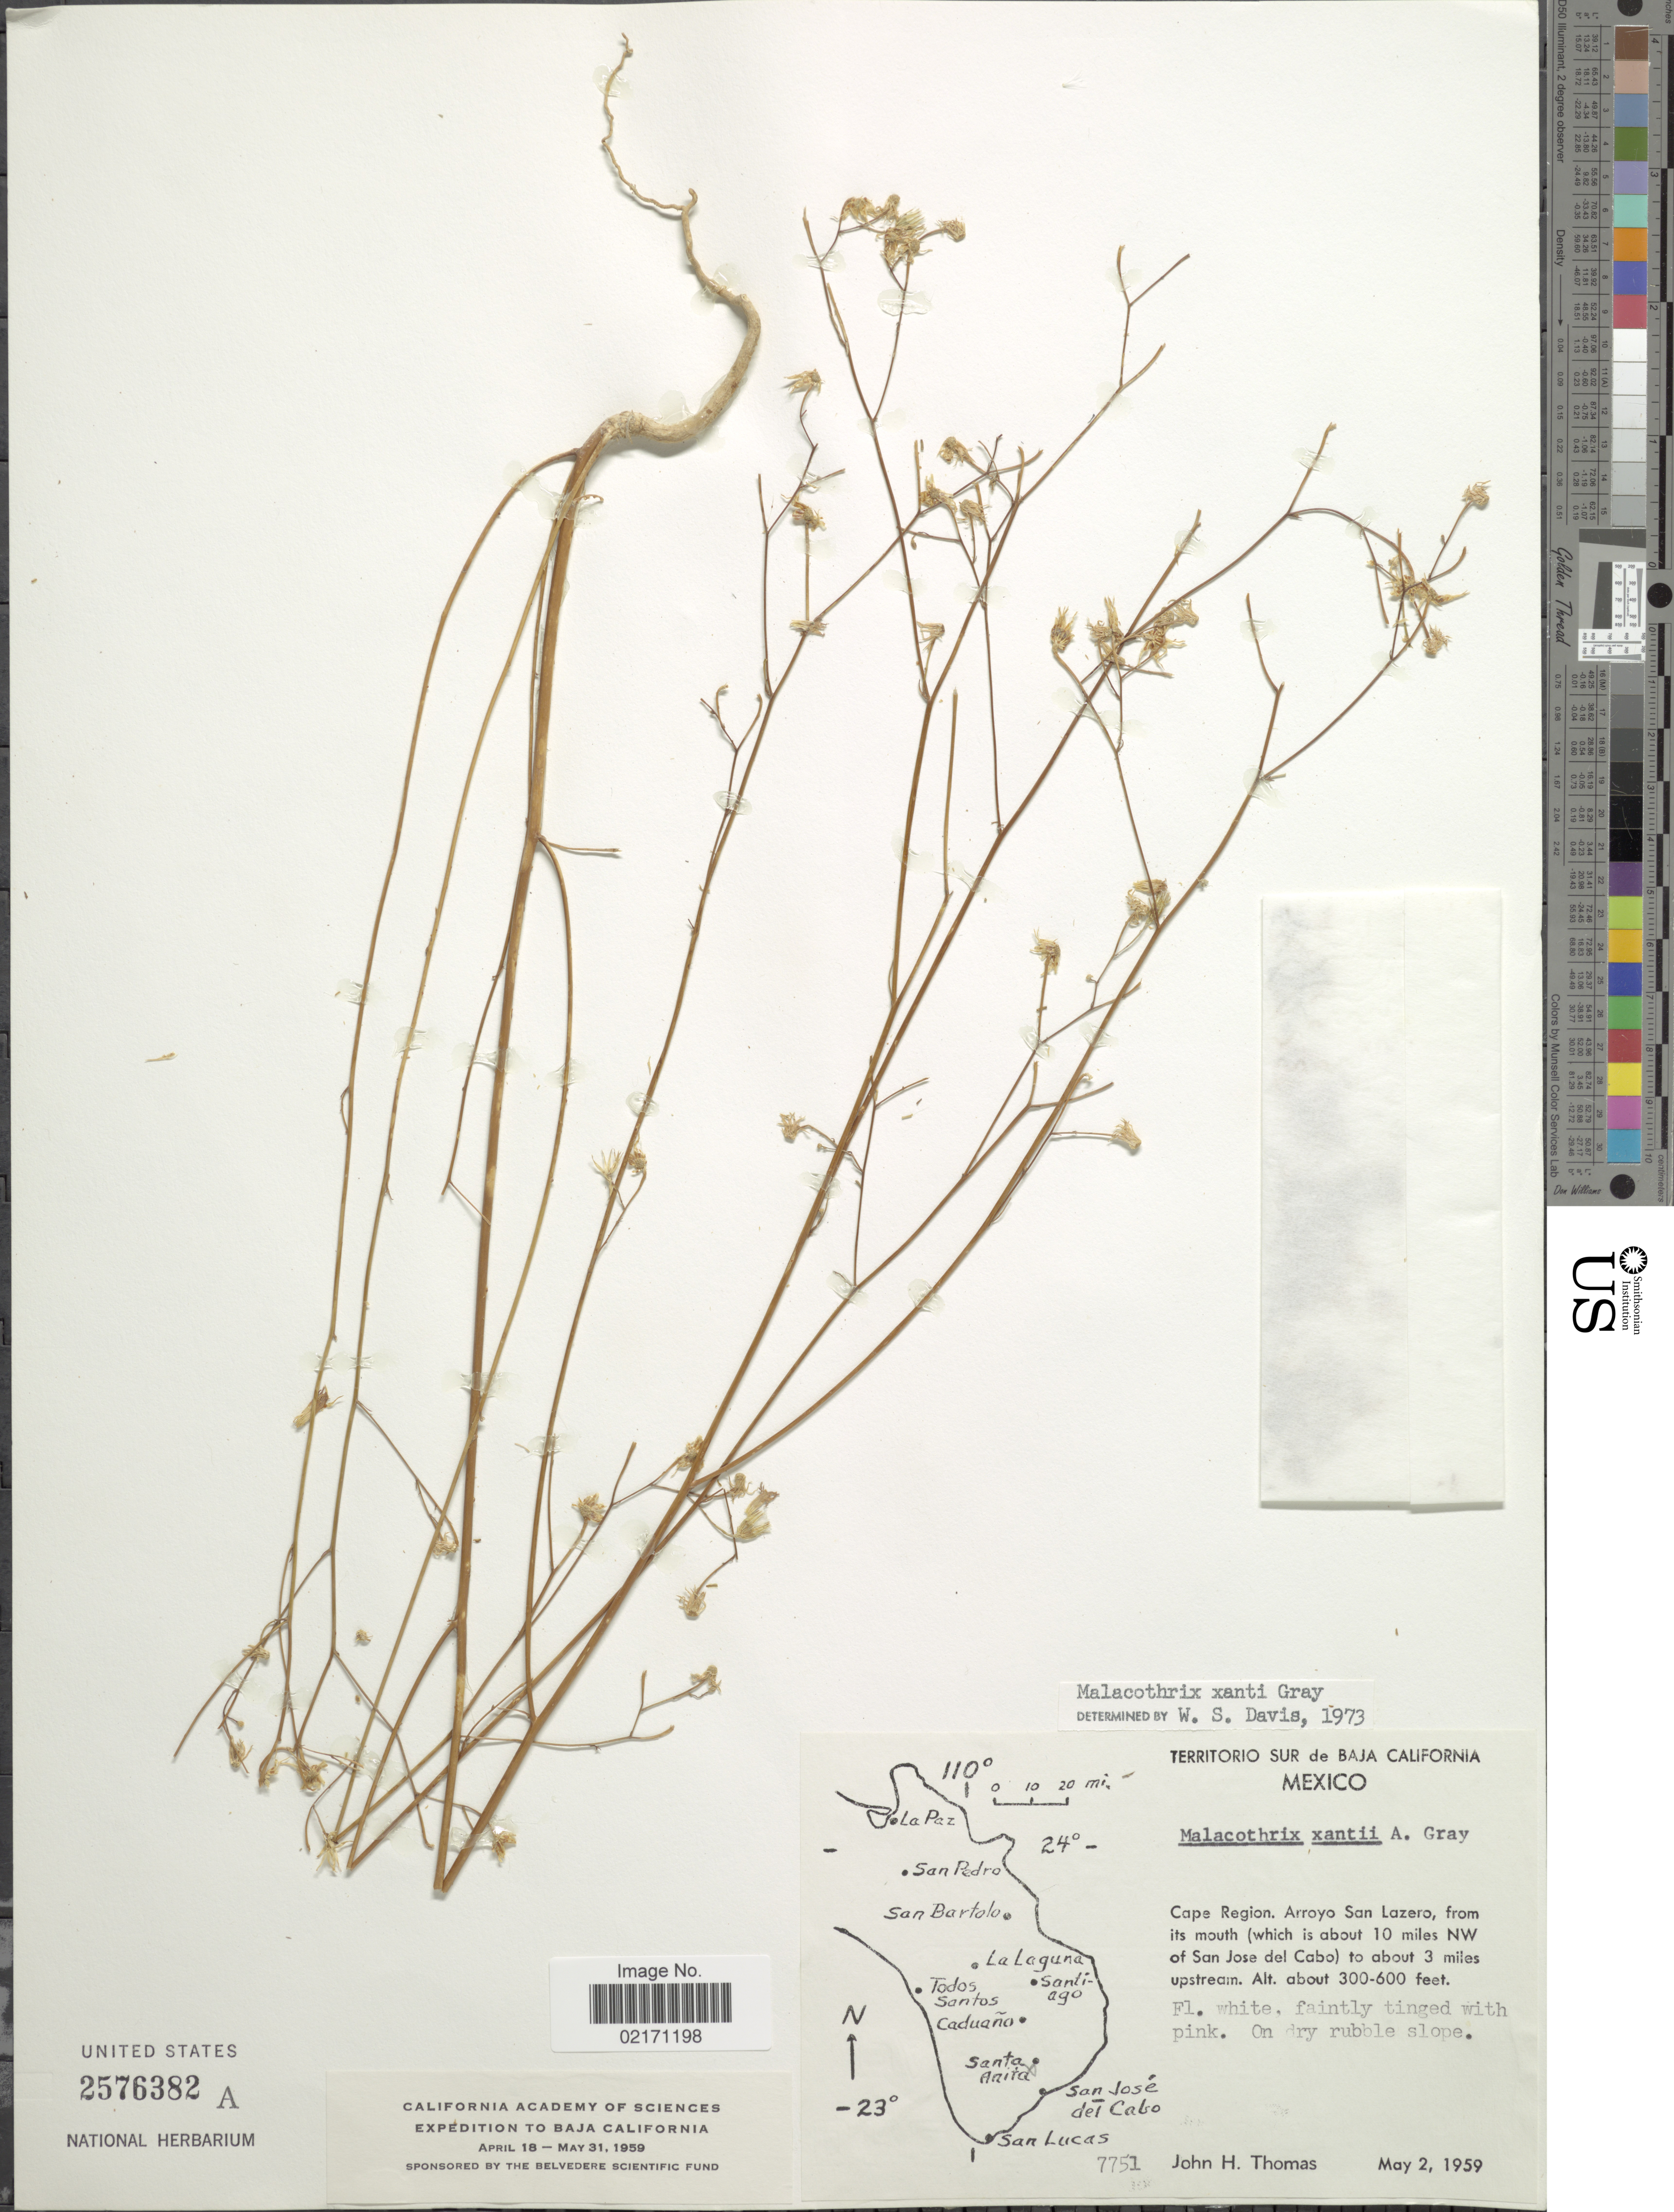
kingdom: Plantae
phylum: Tracheophyta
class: Magnoliopsida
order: Asterales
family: Asteraceae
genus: Malacothrix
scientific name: Malacothrix xantii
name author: A. Gray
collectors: J. H. Thomas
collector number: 7751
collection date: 1959-05-02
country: Mexico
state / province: Baja California Sur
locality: Cape Region. Arroyo San Lazero, from its mouth (which is about 10 miles Nw of San Jose del Cabo) to about 3 miiles upsream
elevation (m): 91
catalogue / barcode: US 2576382A